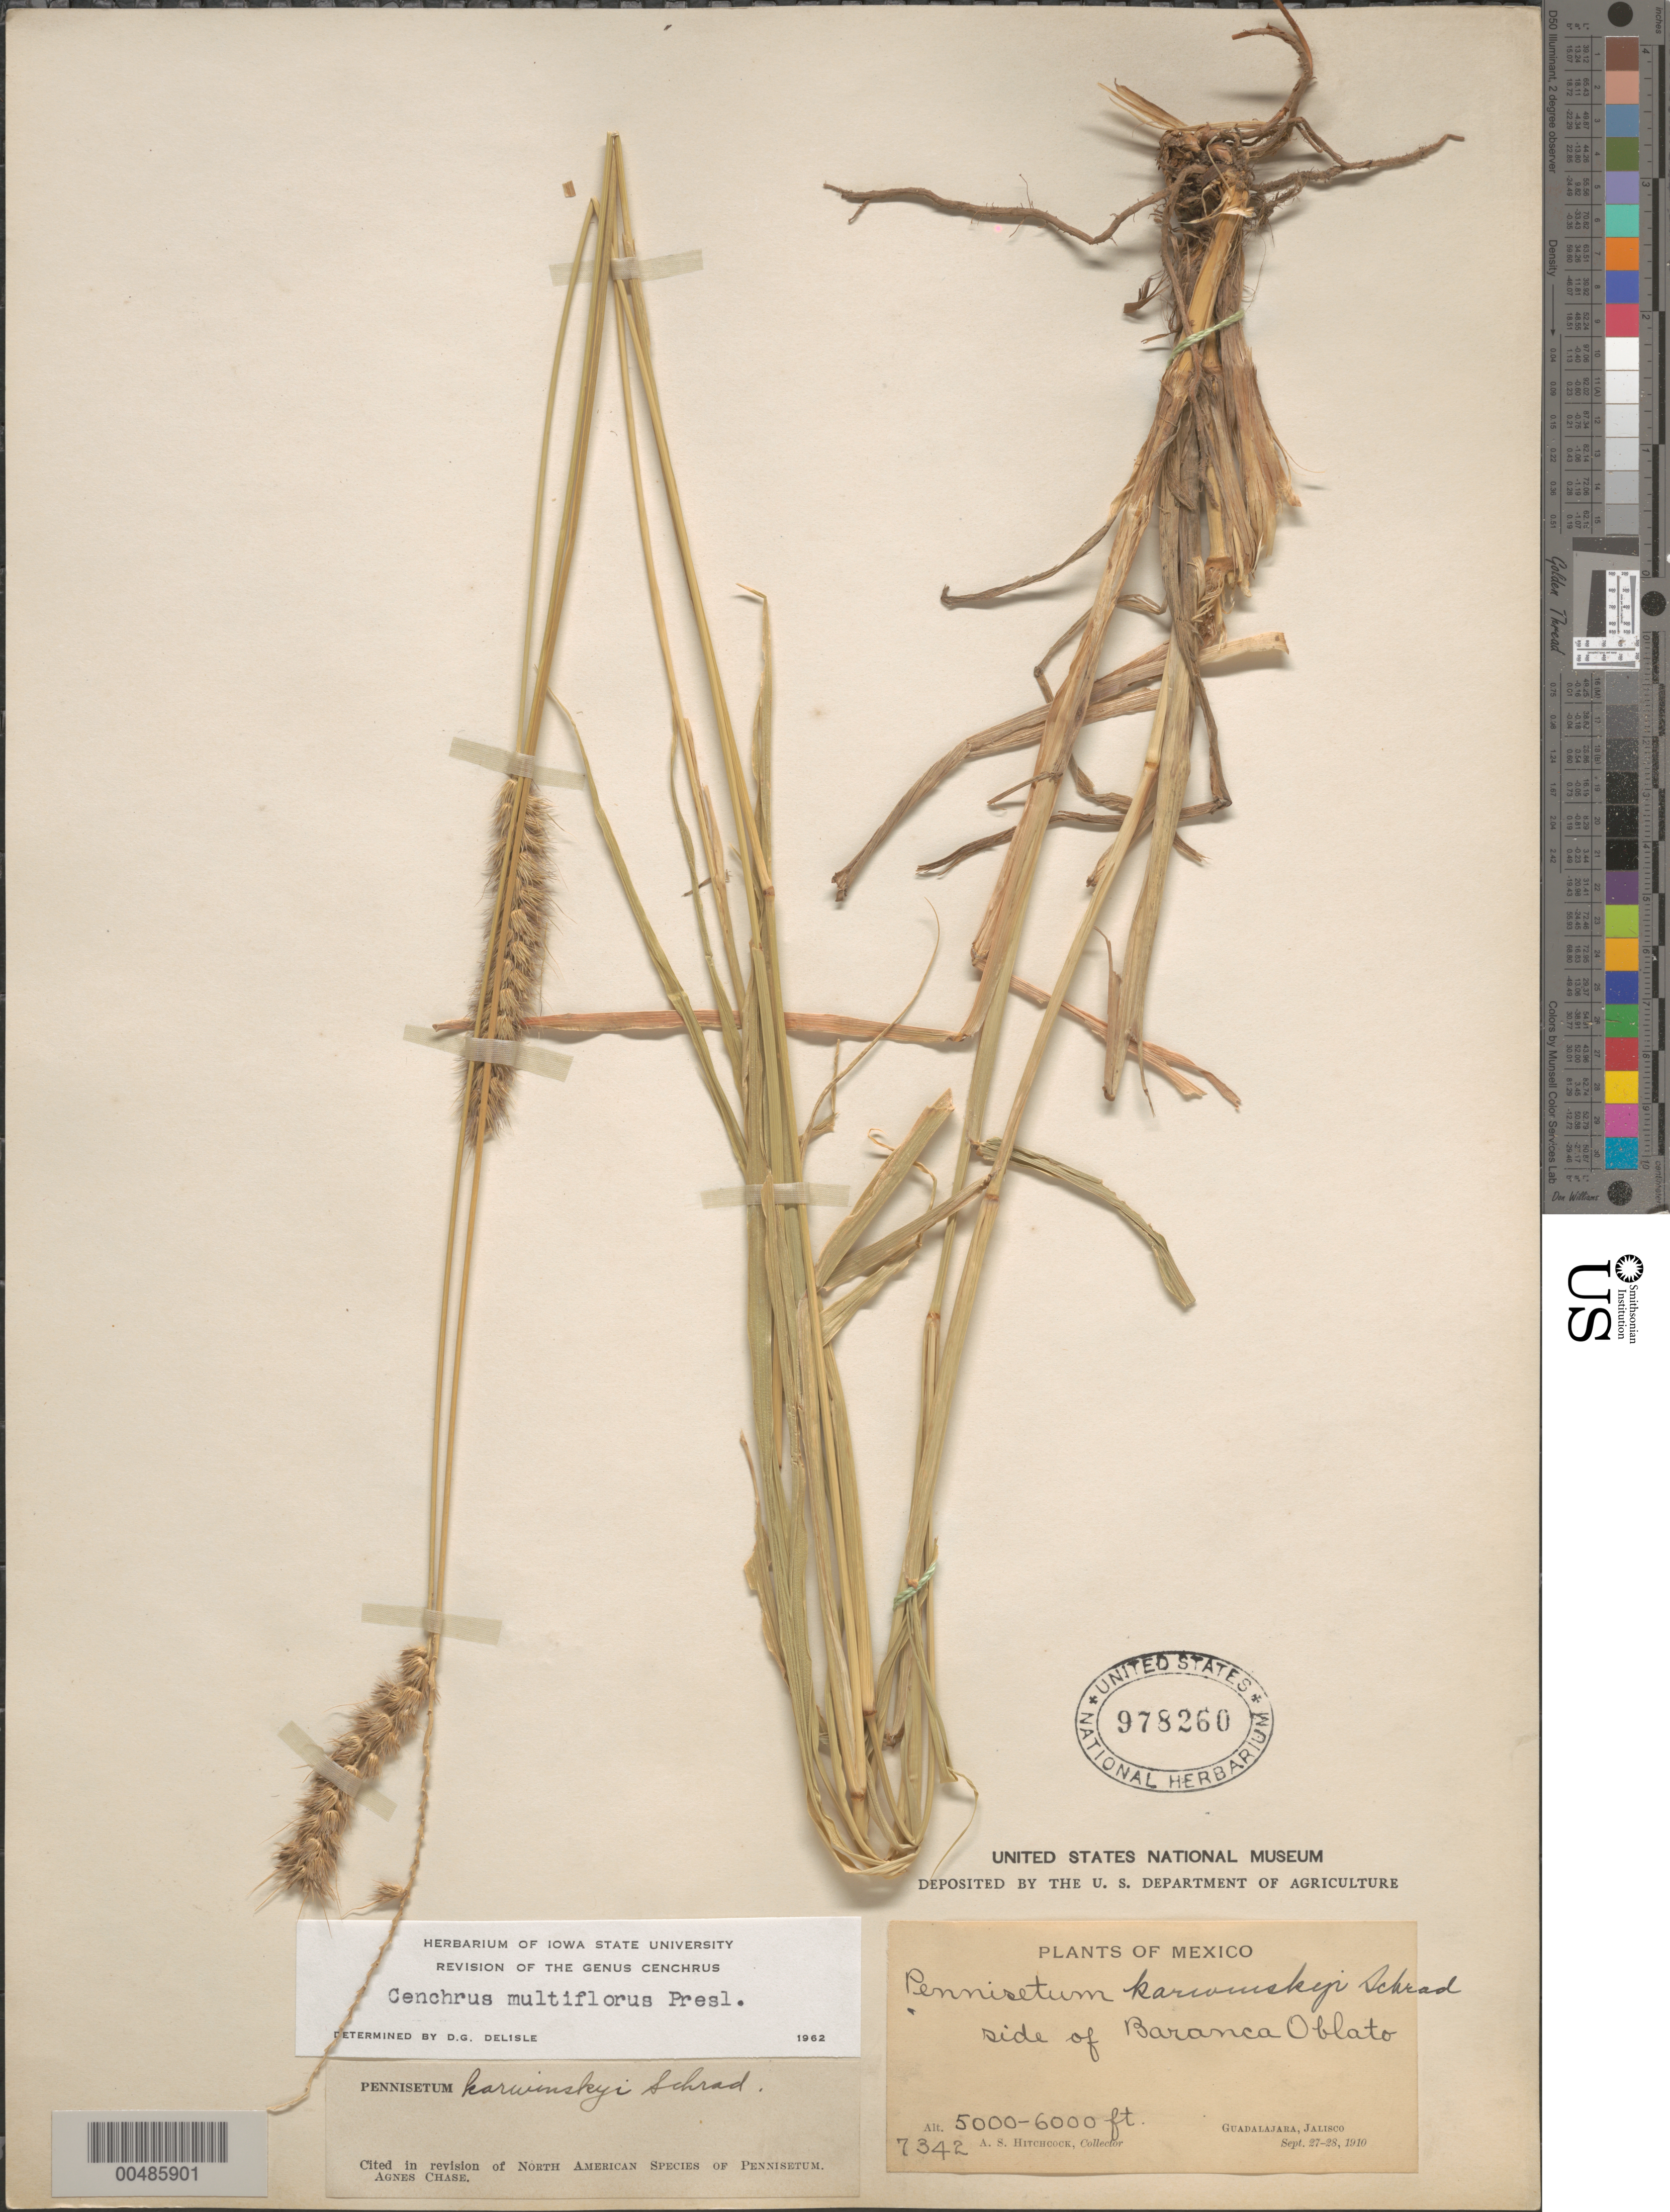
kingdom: Plantae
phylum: Tracheophyta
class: Liliopsida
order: Poales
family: Poaceae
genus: Cenchrus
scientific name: Cenchrus multiflorus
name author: C. Presl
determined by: Delisle, D. G.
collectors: A. S. Hitchcock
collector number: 7342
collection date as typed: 27 Sep 1910 to 28 Sep 1910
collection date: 1910-09-27/1910-09-28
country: Mexico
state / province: Jalisco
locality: Guadalajara, side of Barranca Oblato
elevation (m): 1524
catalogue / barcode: US 978260